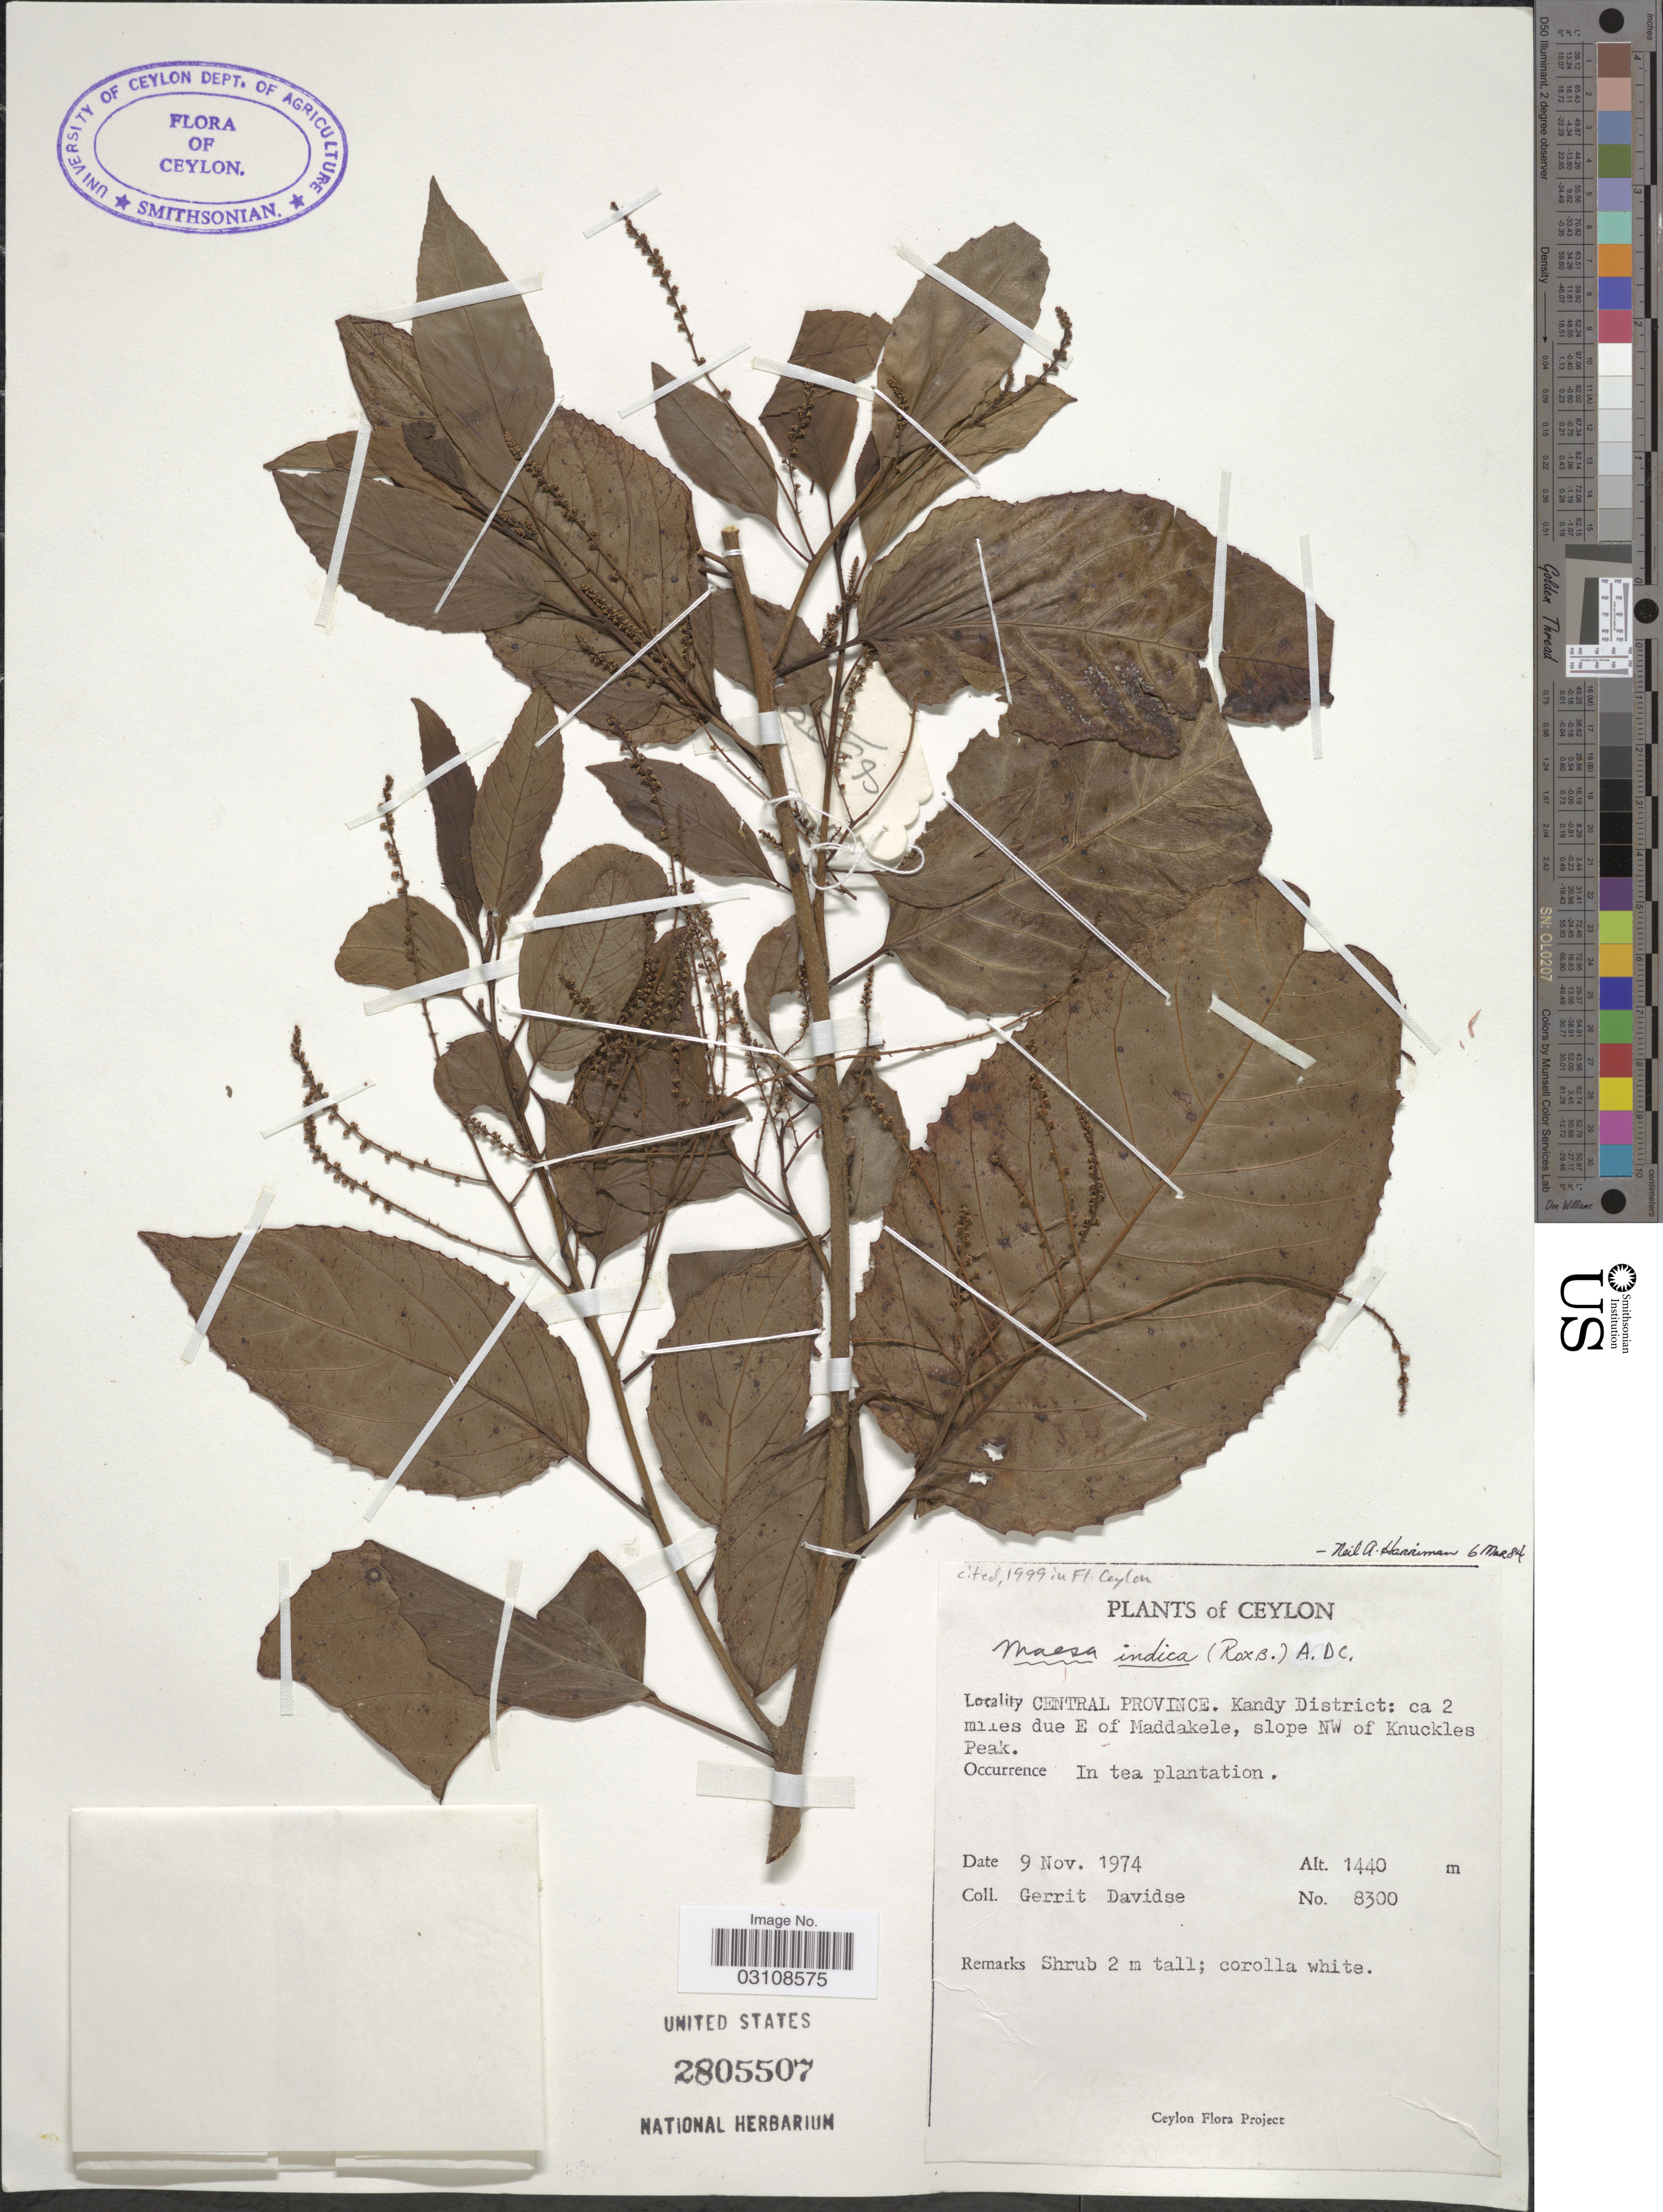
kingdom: Plantae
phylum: Tracheophyta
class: Magnoliopsida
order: Ericales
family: Primulaceae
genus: Maesa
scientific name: Maesa indica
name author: (Roxb.) A. DC.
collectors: G. Davidse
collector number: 8300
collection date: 1974-11-09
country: Sri Lanka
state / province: Central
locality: Kandy District: ca 2 miles due E of Maddakele, slope NW of Knuckles Peak. In tea plantation. Ceylon.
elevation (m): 1440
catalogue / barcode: US 2805507